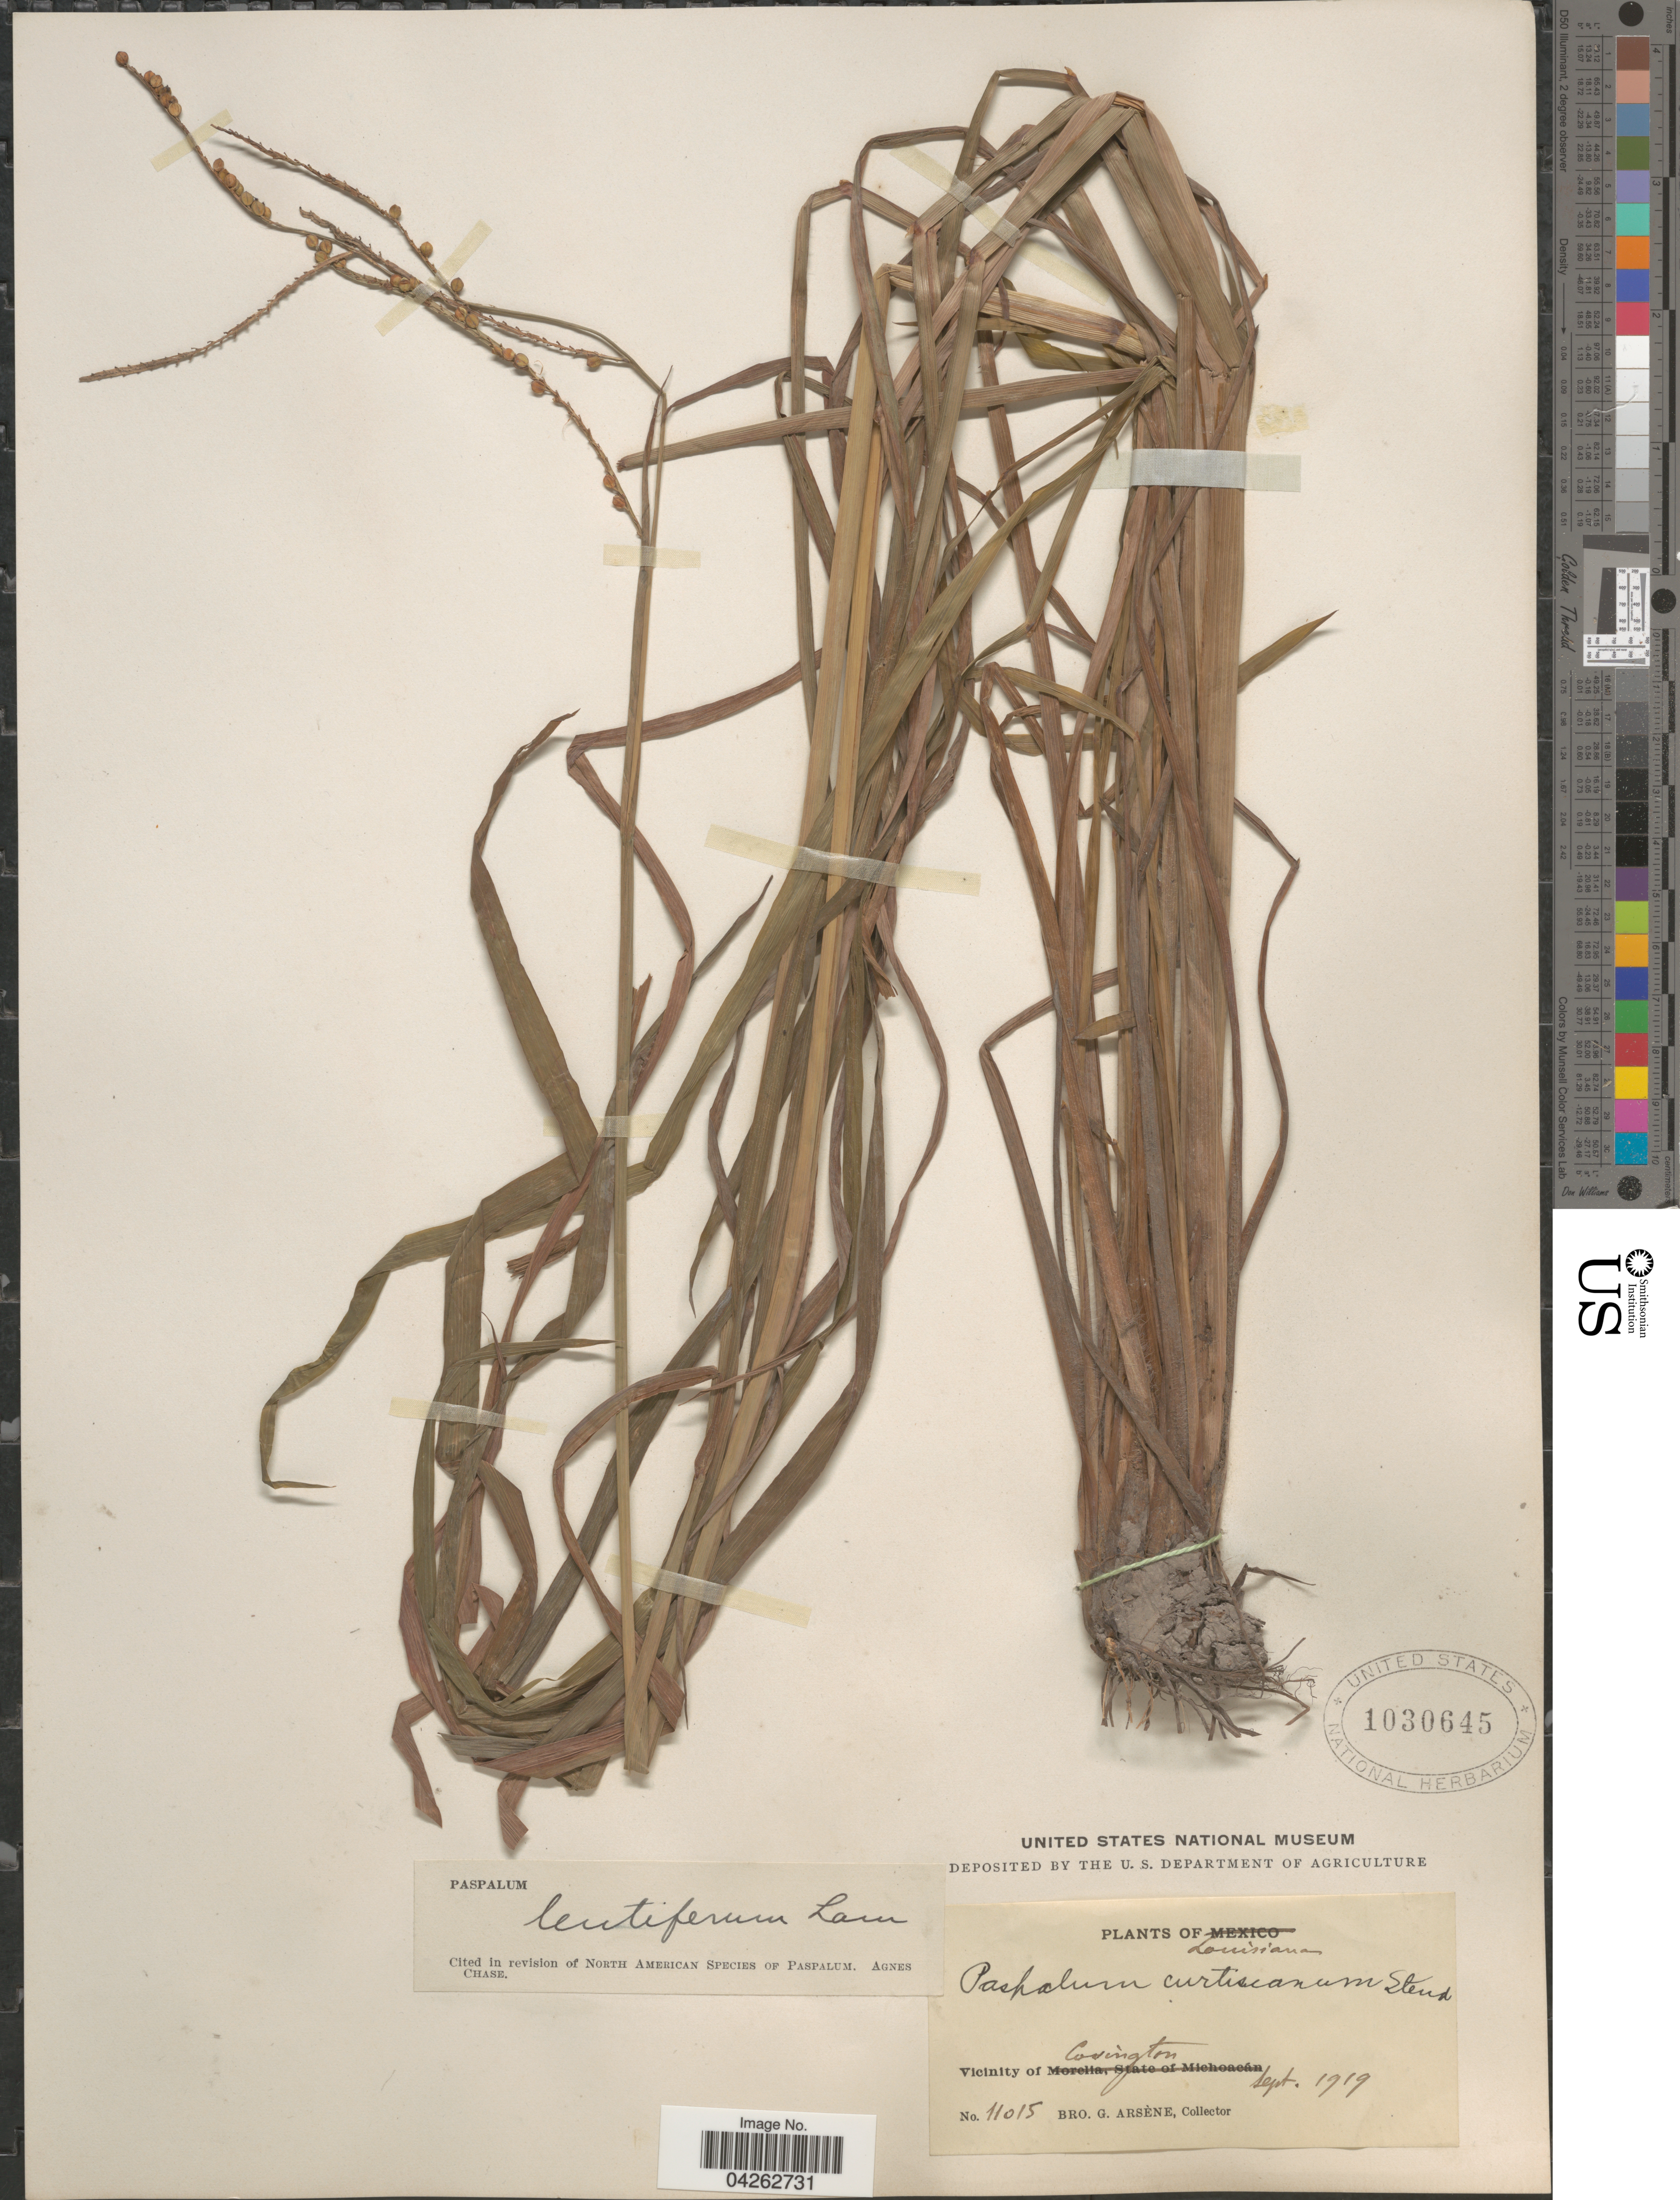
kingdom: Plantae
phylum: Tracheophyta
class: Liliopsida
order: Poales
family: Poaceae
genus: Paspalum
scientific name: Paspalum lentiferum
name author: Lam.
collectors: Bro. G. Arsène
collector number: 11015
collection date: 1919-09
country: United States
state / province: Louisiana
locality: Vicinity of Covington.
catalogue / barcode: US 1030645